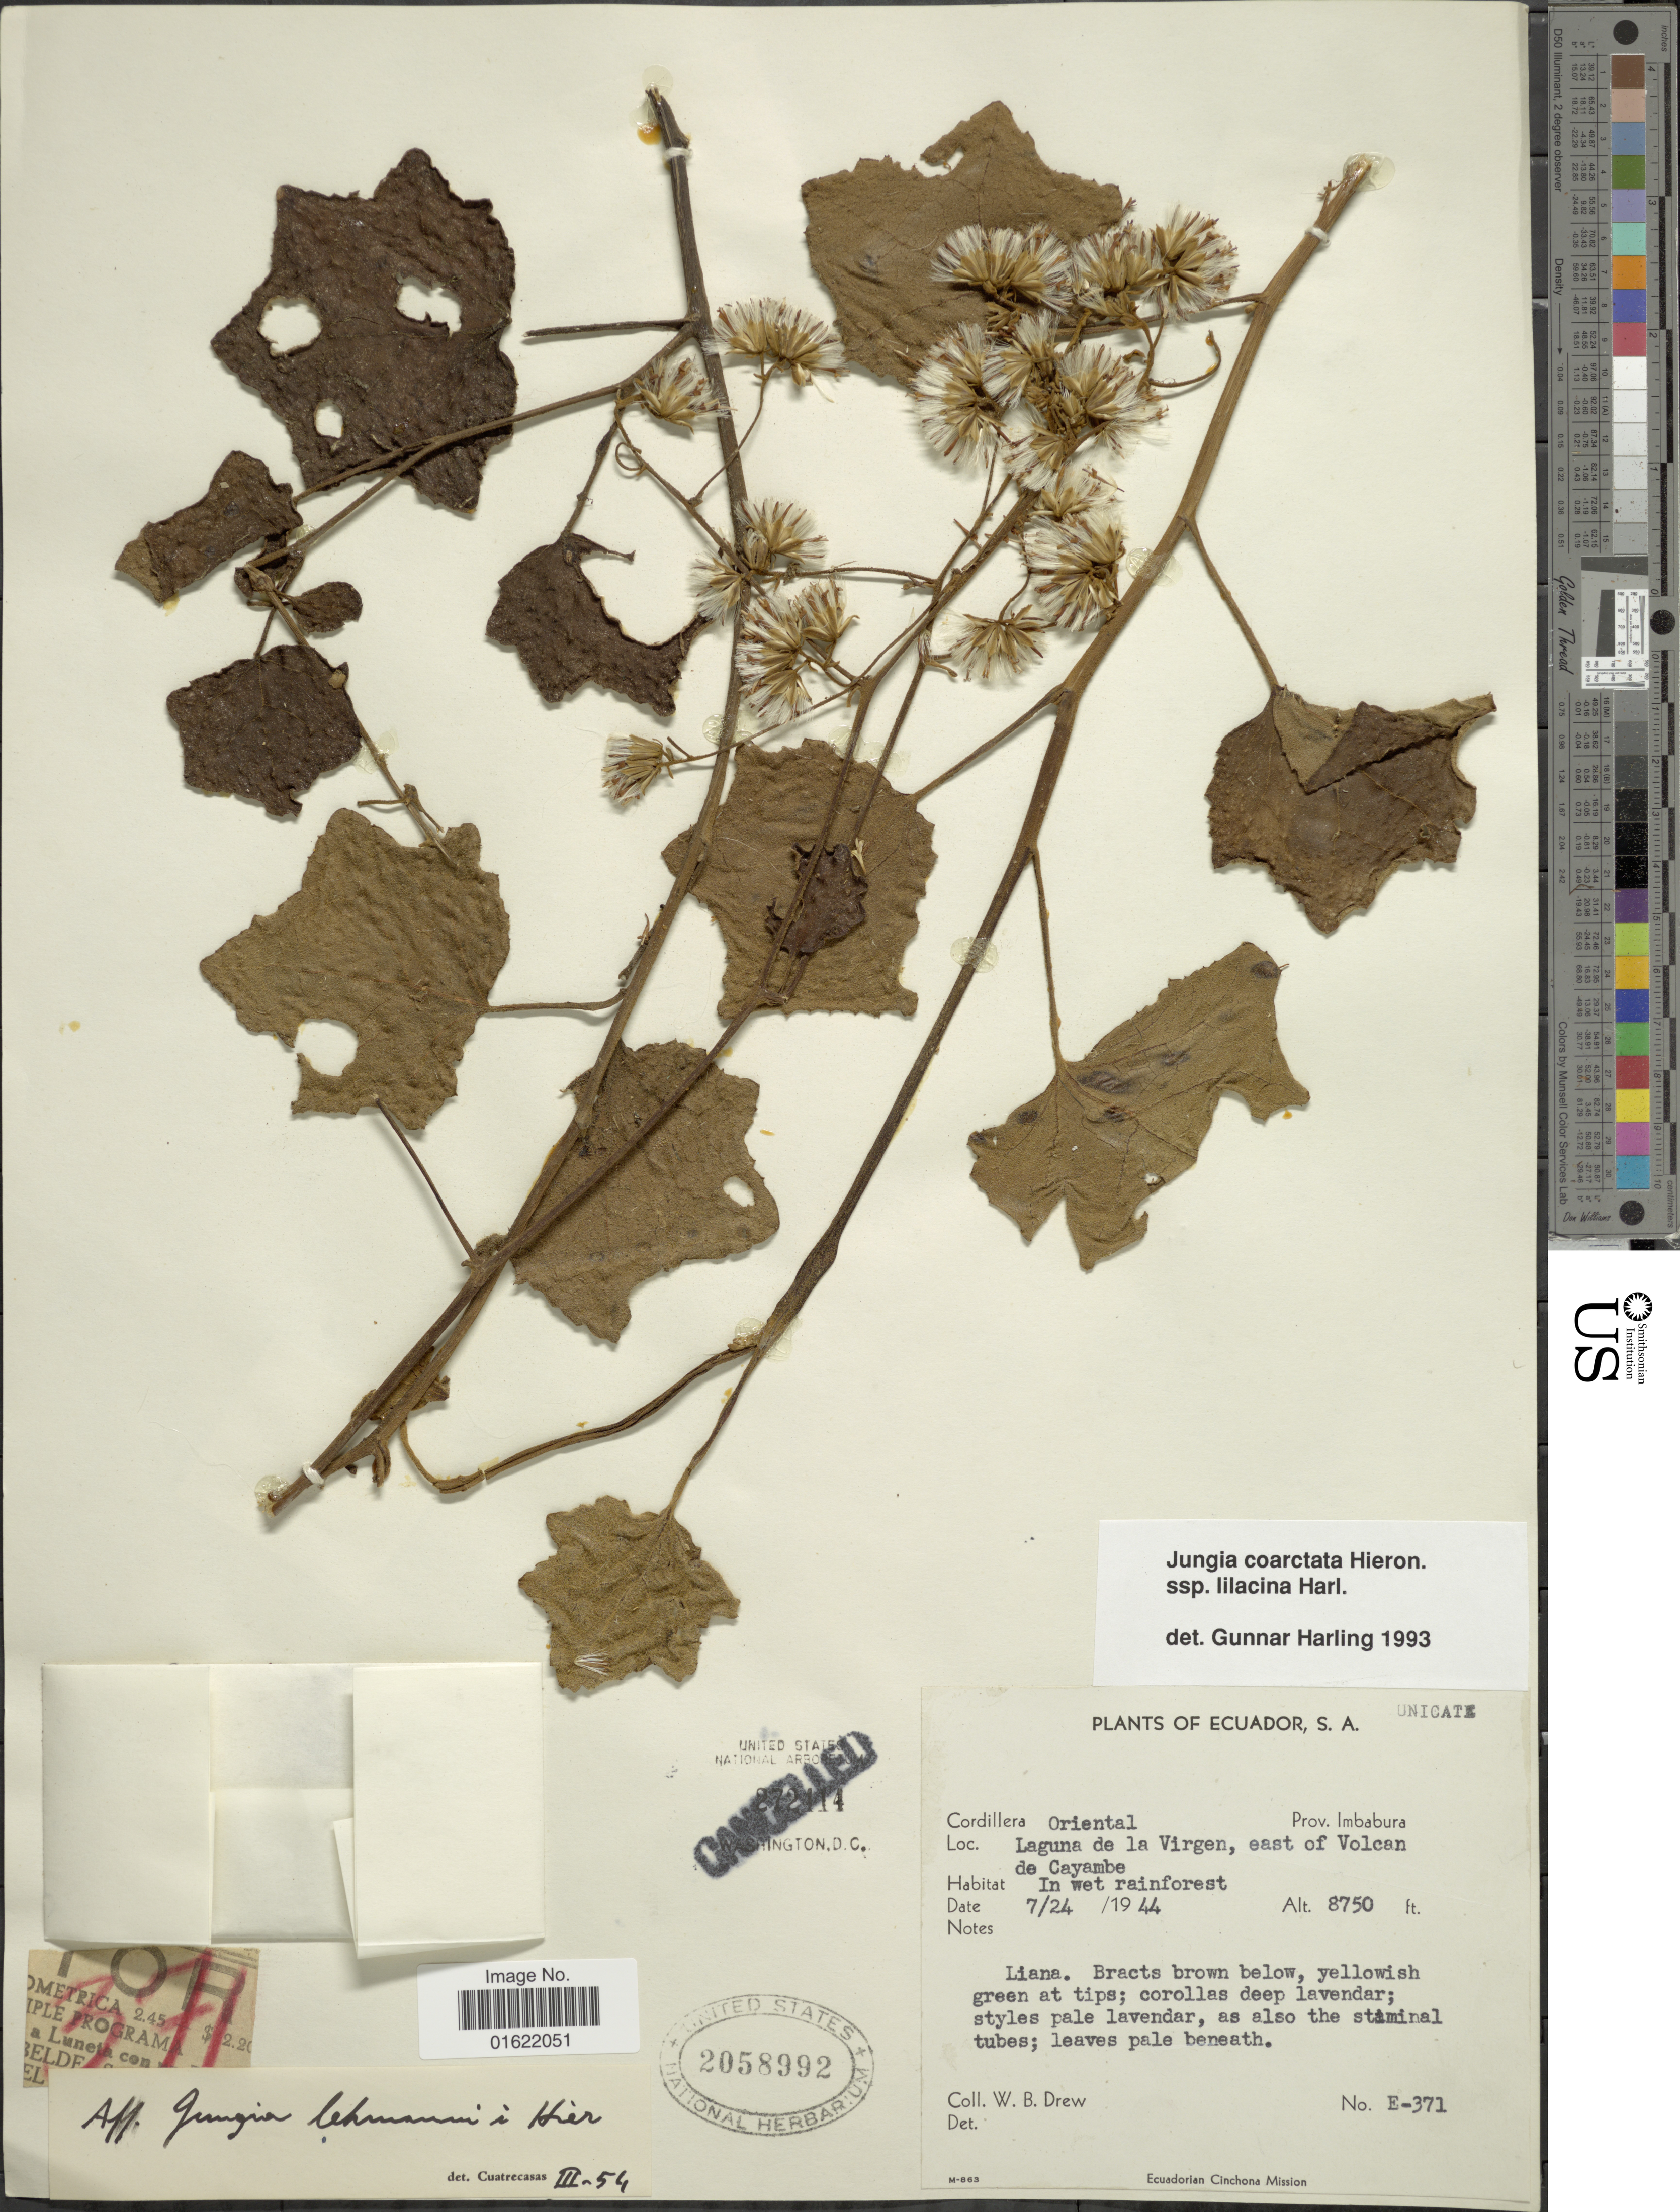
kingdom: Plantae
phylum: Tracheophyta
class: Magnoliopsida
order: Asterales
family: Asteraceae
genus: Jungia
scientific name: Jungia coarctata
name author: Hieron.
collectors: W. B. Drew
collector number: E-371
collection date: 1944-07-24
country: Ecuador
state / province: Imbabura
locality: Cordillera Oriental. Prov. Imbabura. Laguna de La Virgen, east of Volcan de Cayambe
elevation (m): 2667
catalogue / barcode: US 2058992